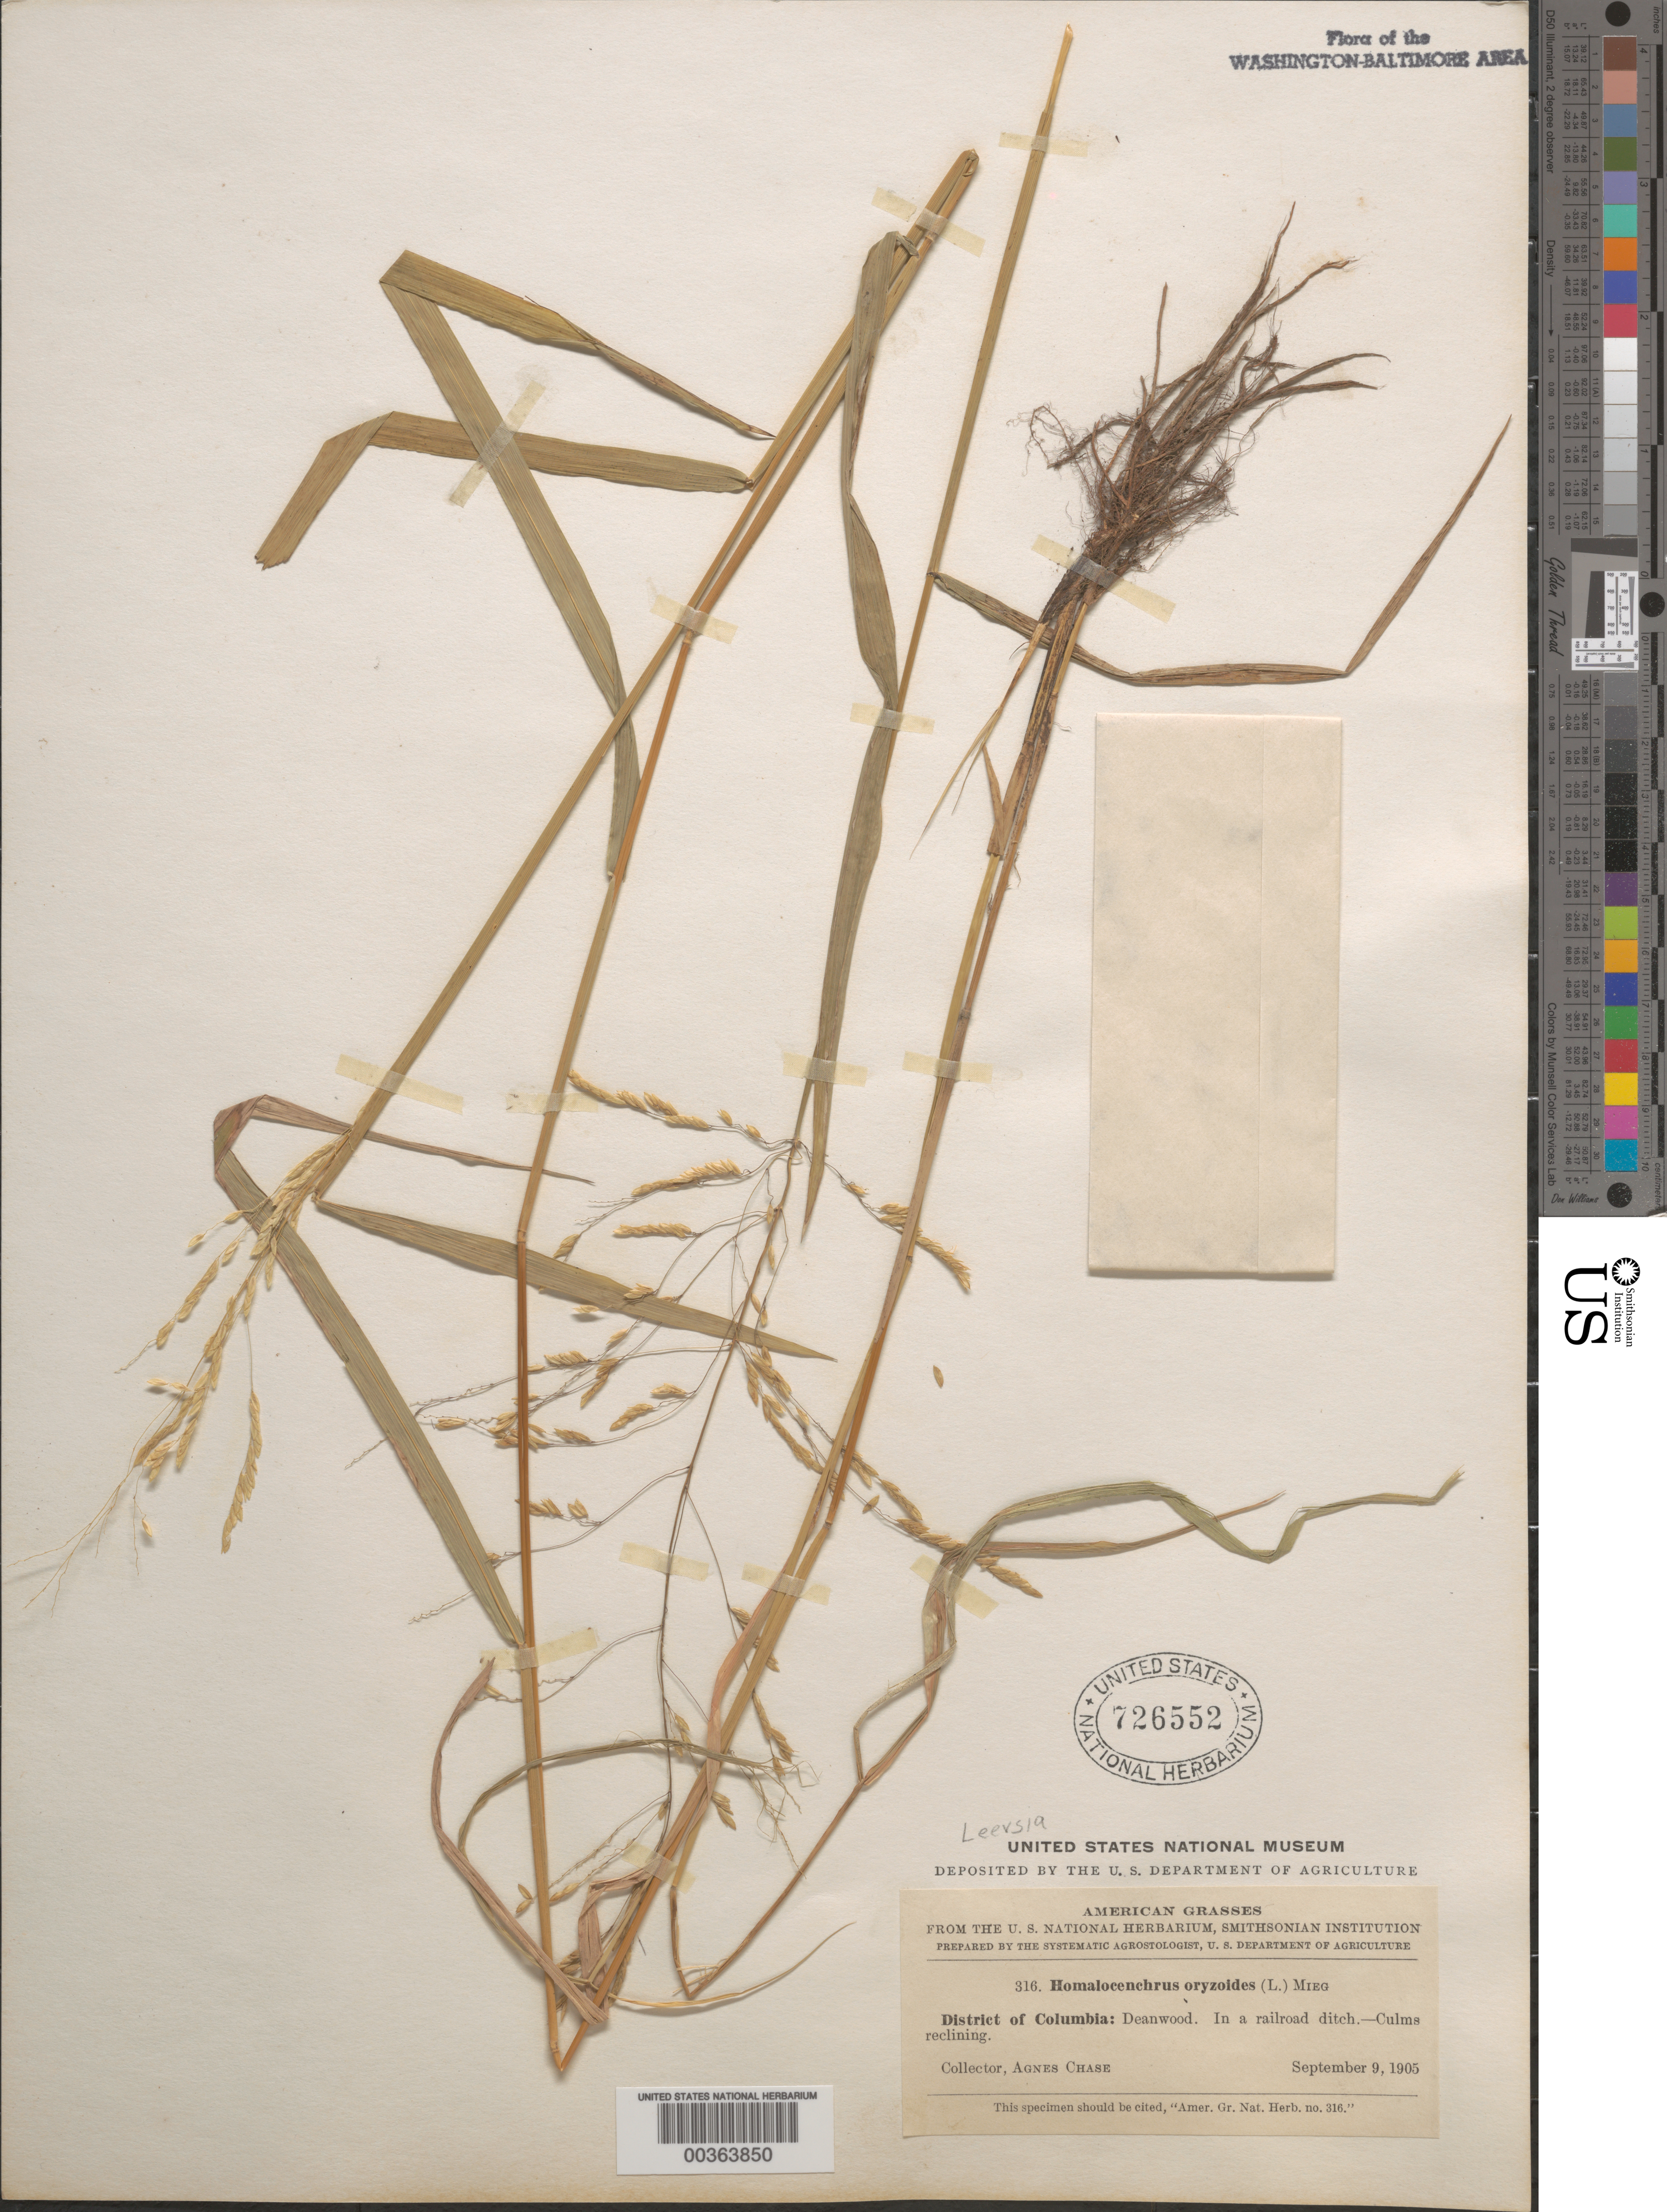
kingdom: Plantae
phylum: Tracheophyta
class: Liliopsida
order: Poales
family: Poaceae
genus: Leersia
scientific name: Leersia oryzoides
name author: (L.) Sw.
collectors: A. Chase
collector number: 316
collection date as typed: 09 Sep 1905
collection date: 1905-09-09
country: United States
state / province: District of Columbia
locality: Deanwood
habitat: In railroad ditch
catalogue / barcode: US 726552